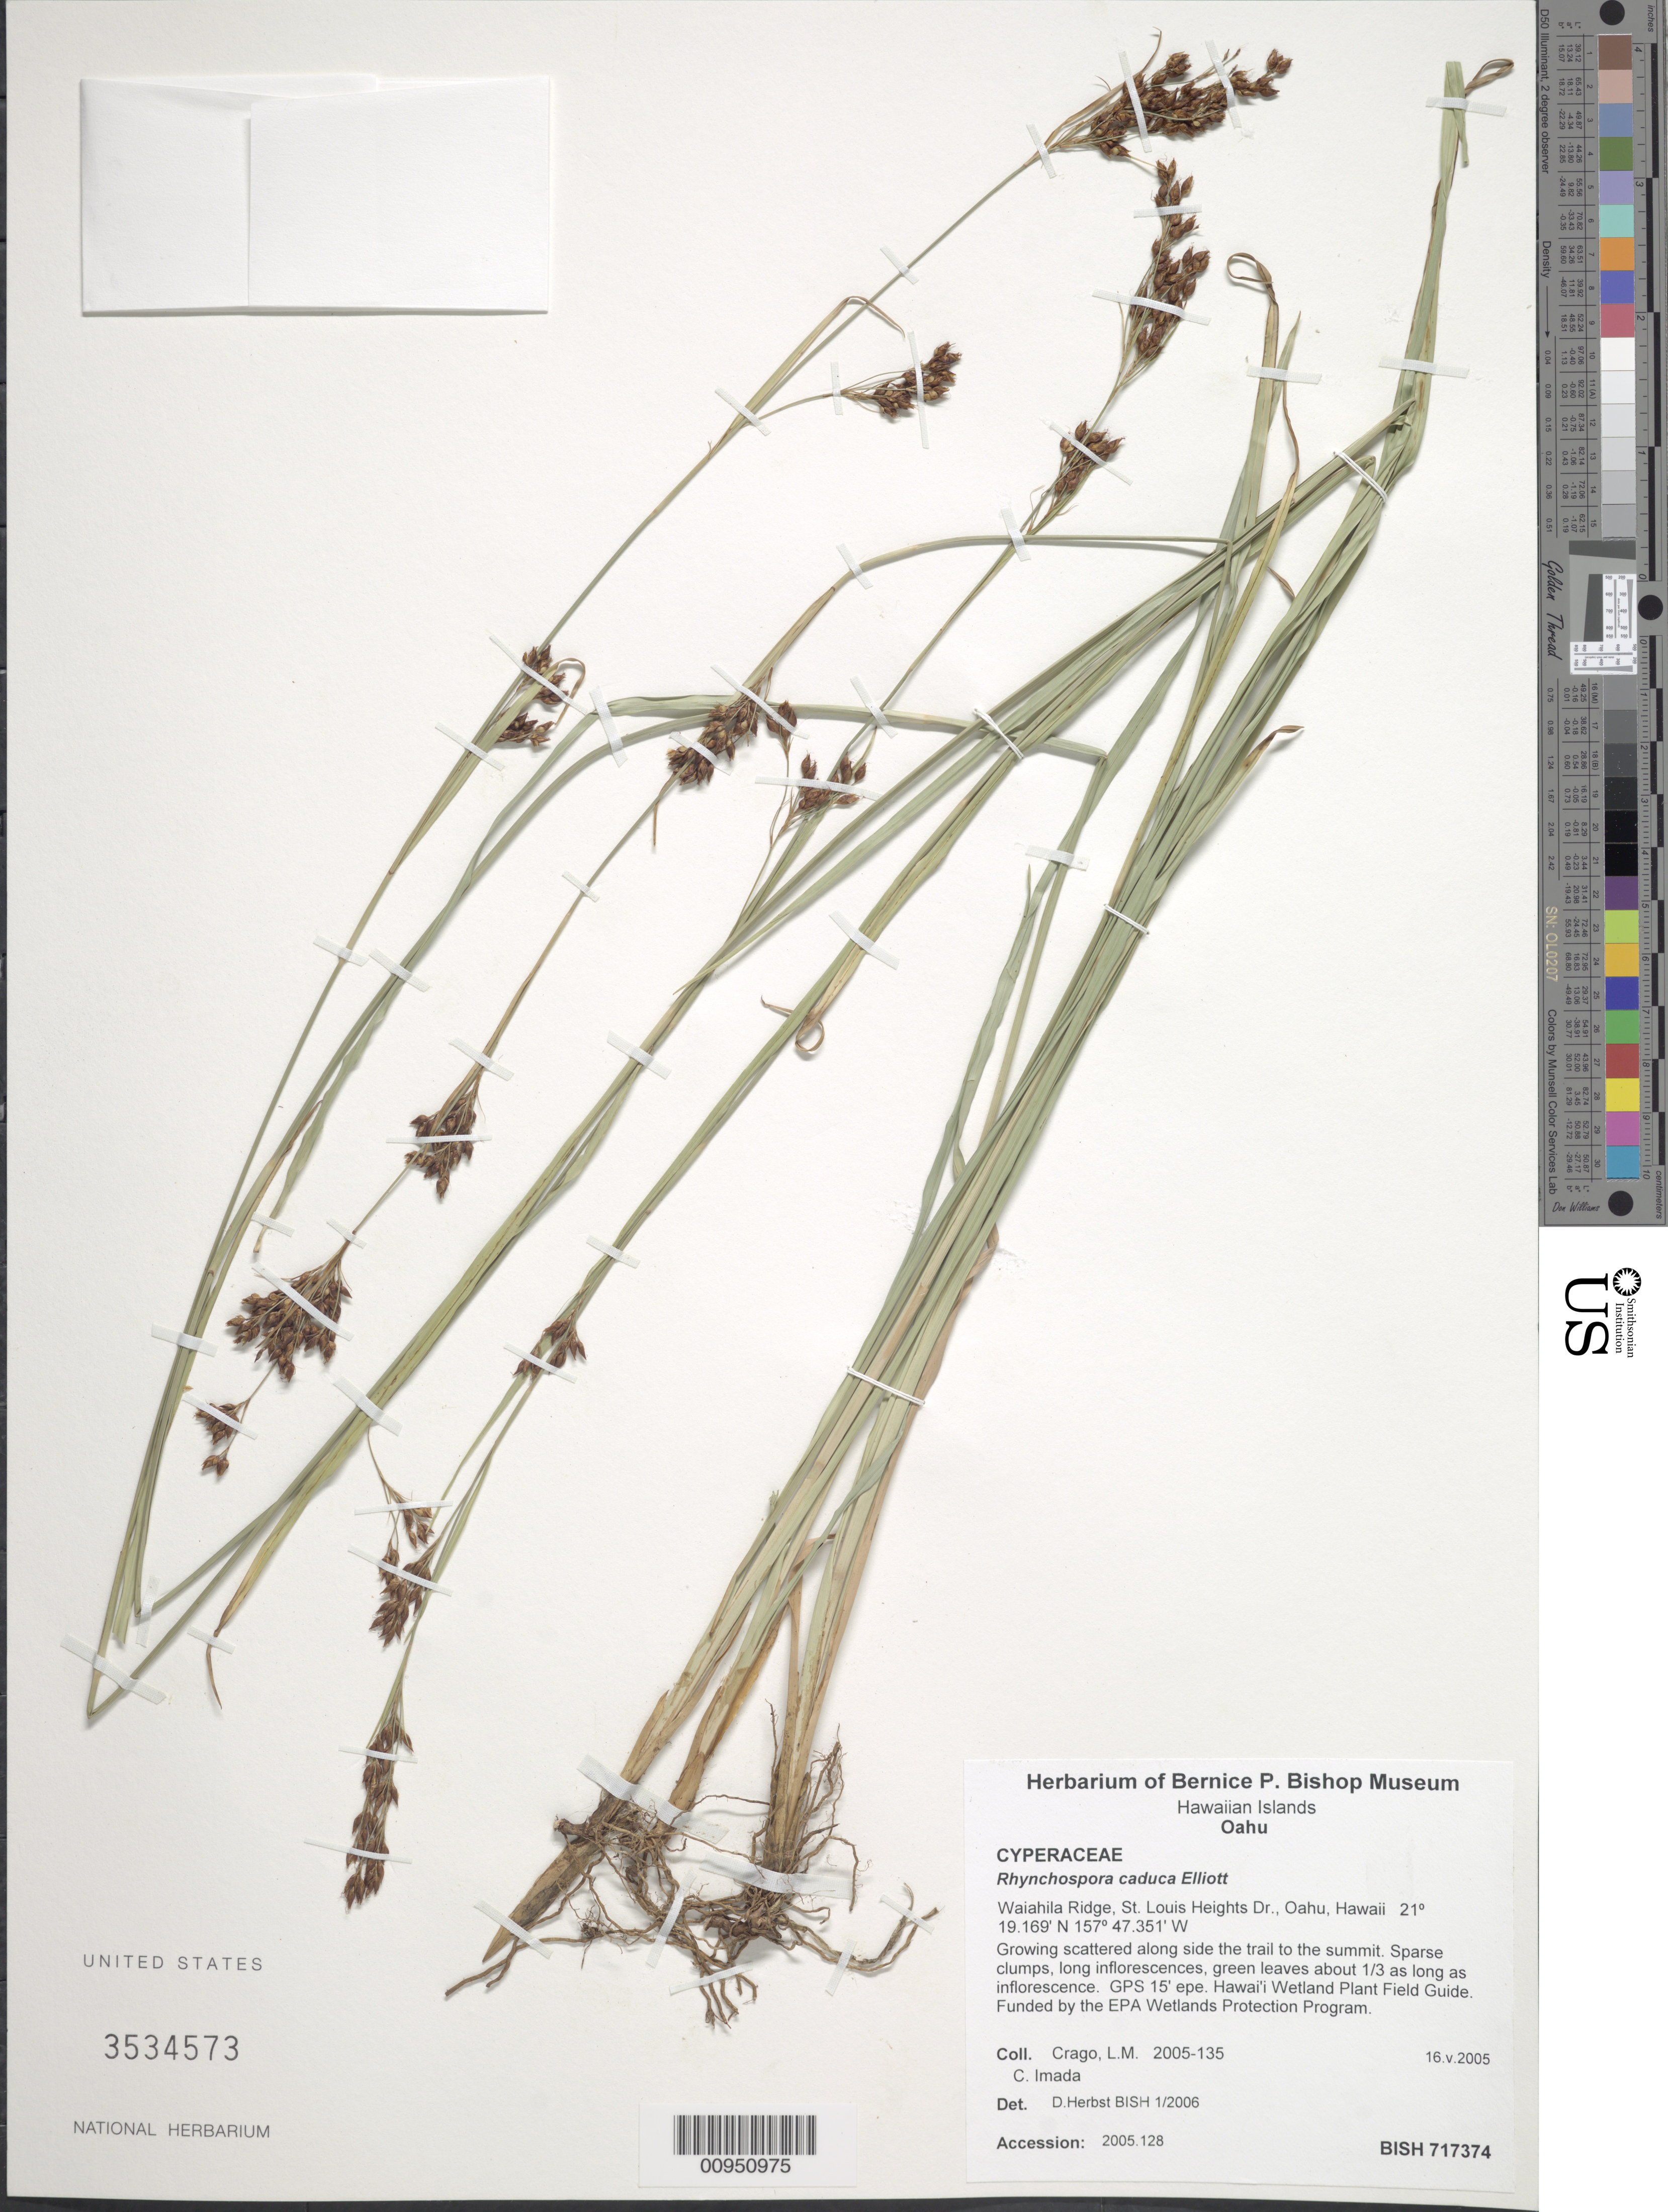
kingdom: Plantae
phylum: Tracheophyta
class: Liliopsida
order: Poales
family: Cyperaceae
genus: Rhynchospora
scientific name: Rhynchospora caduca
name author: Elliott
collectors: L. Crago & C. Imada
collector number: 2005-135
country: United States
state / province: Hawaii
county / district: Honolulu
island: Oahu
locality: Waiahila Ridge, St. Louis Heights Dr.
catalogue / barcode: US 3534573